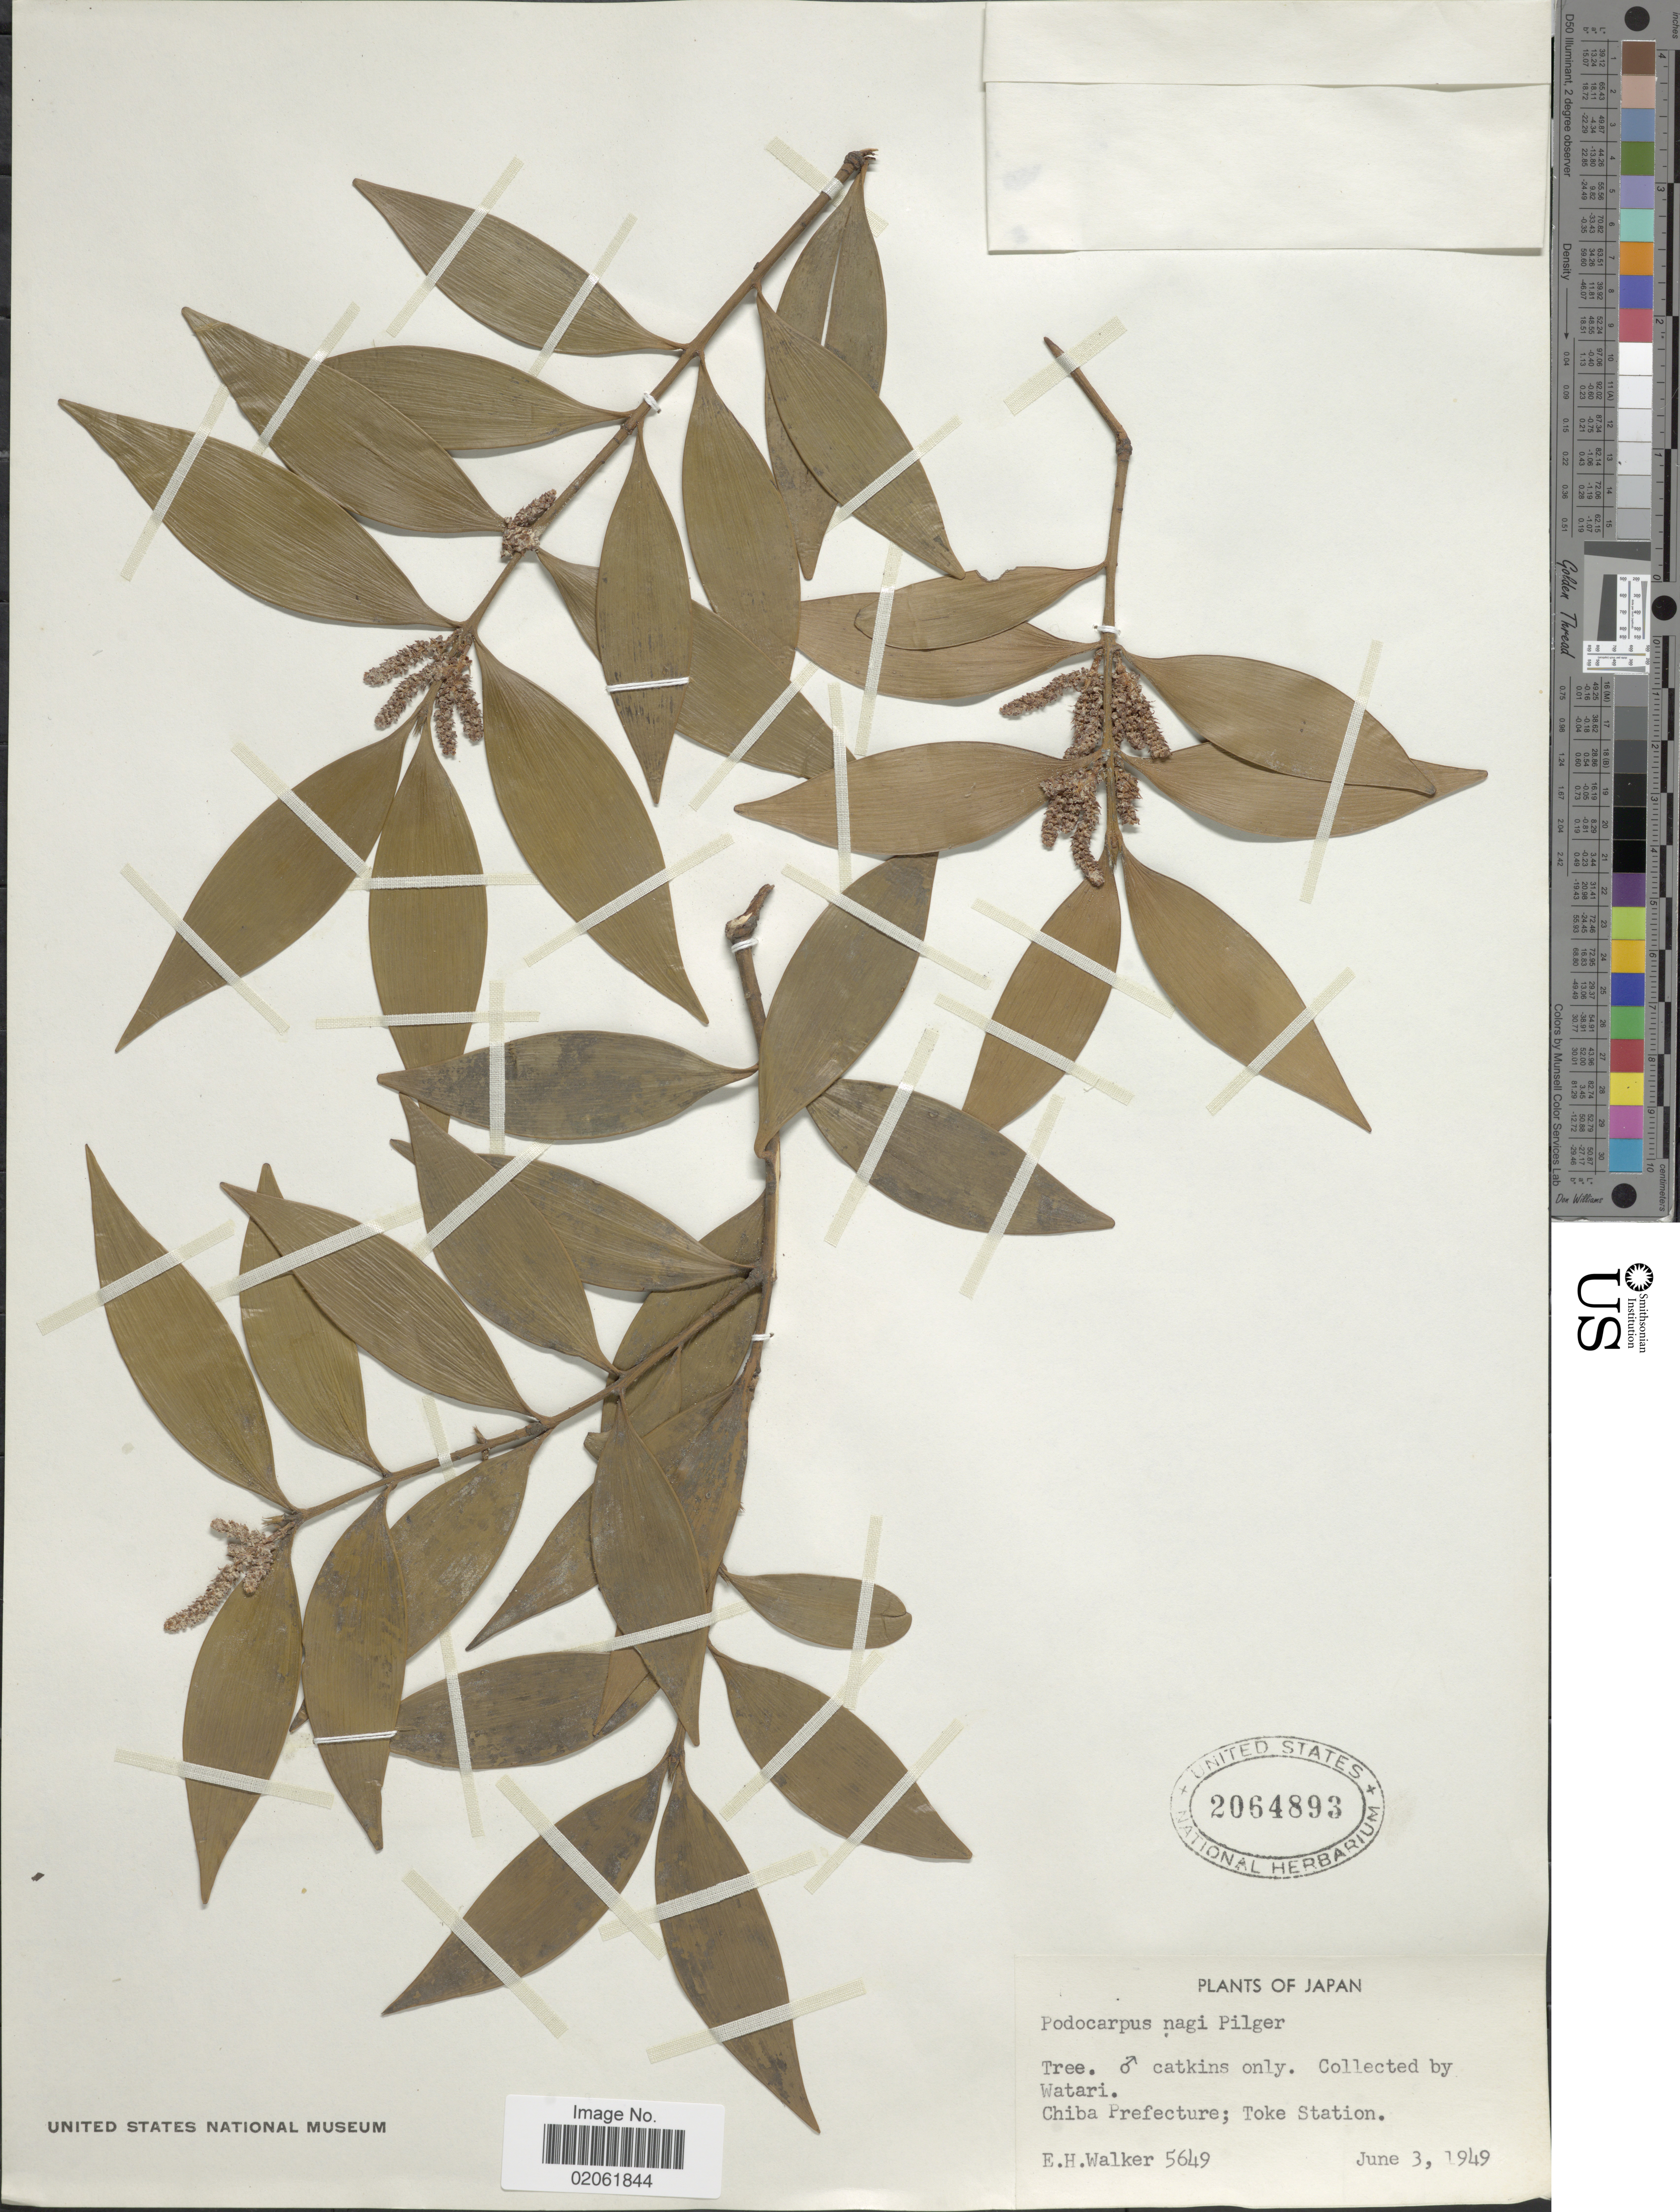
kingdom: Plantae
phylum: Tracheophyta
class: Pinopsida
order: Pinales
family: Podocarpaceae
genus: Podocarpus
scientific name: Podocarpus nagi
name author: (Thunb.) Pilg.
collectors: E. H. Walker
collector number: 5649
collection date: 1949-06-03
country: Japan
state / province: Tiba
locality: Watari, Chiba Prefecture; Toke Station.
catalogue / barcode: US 2064893